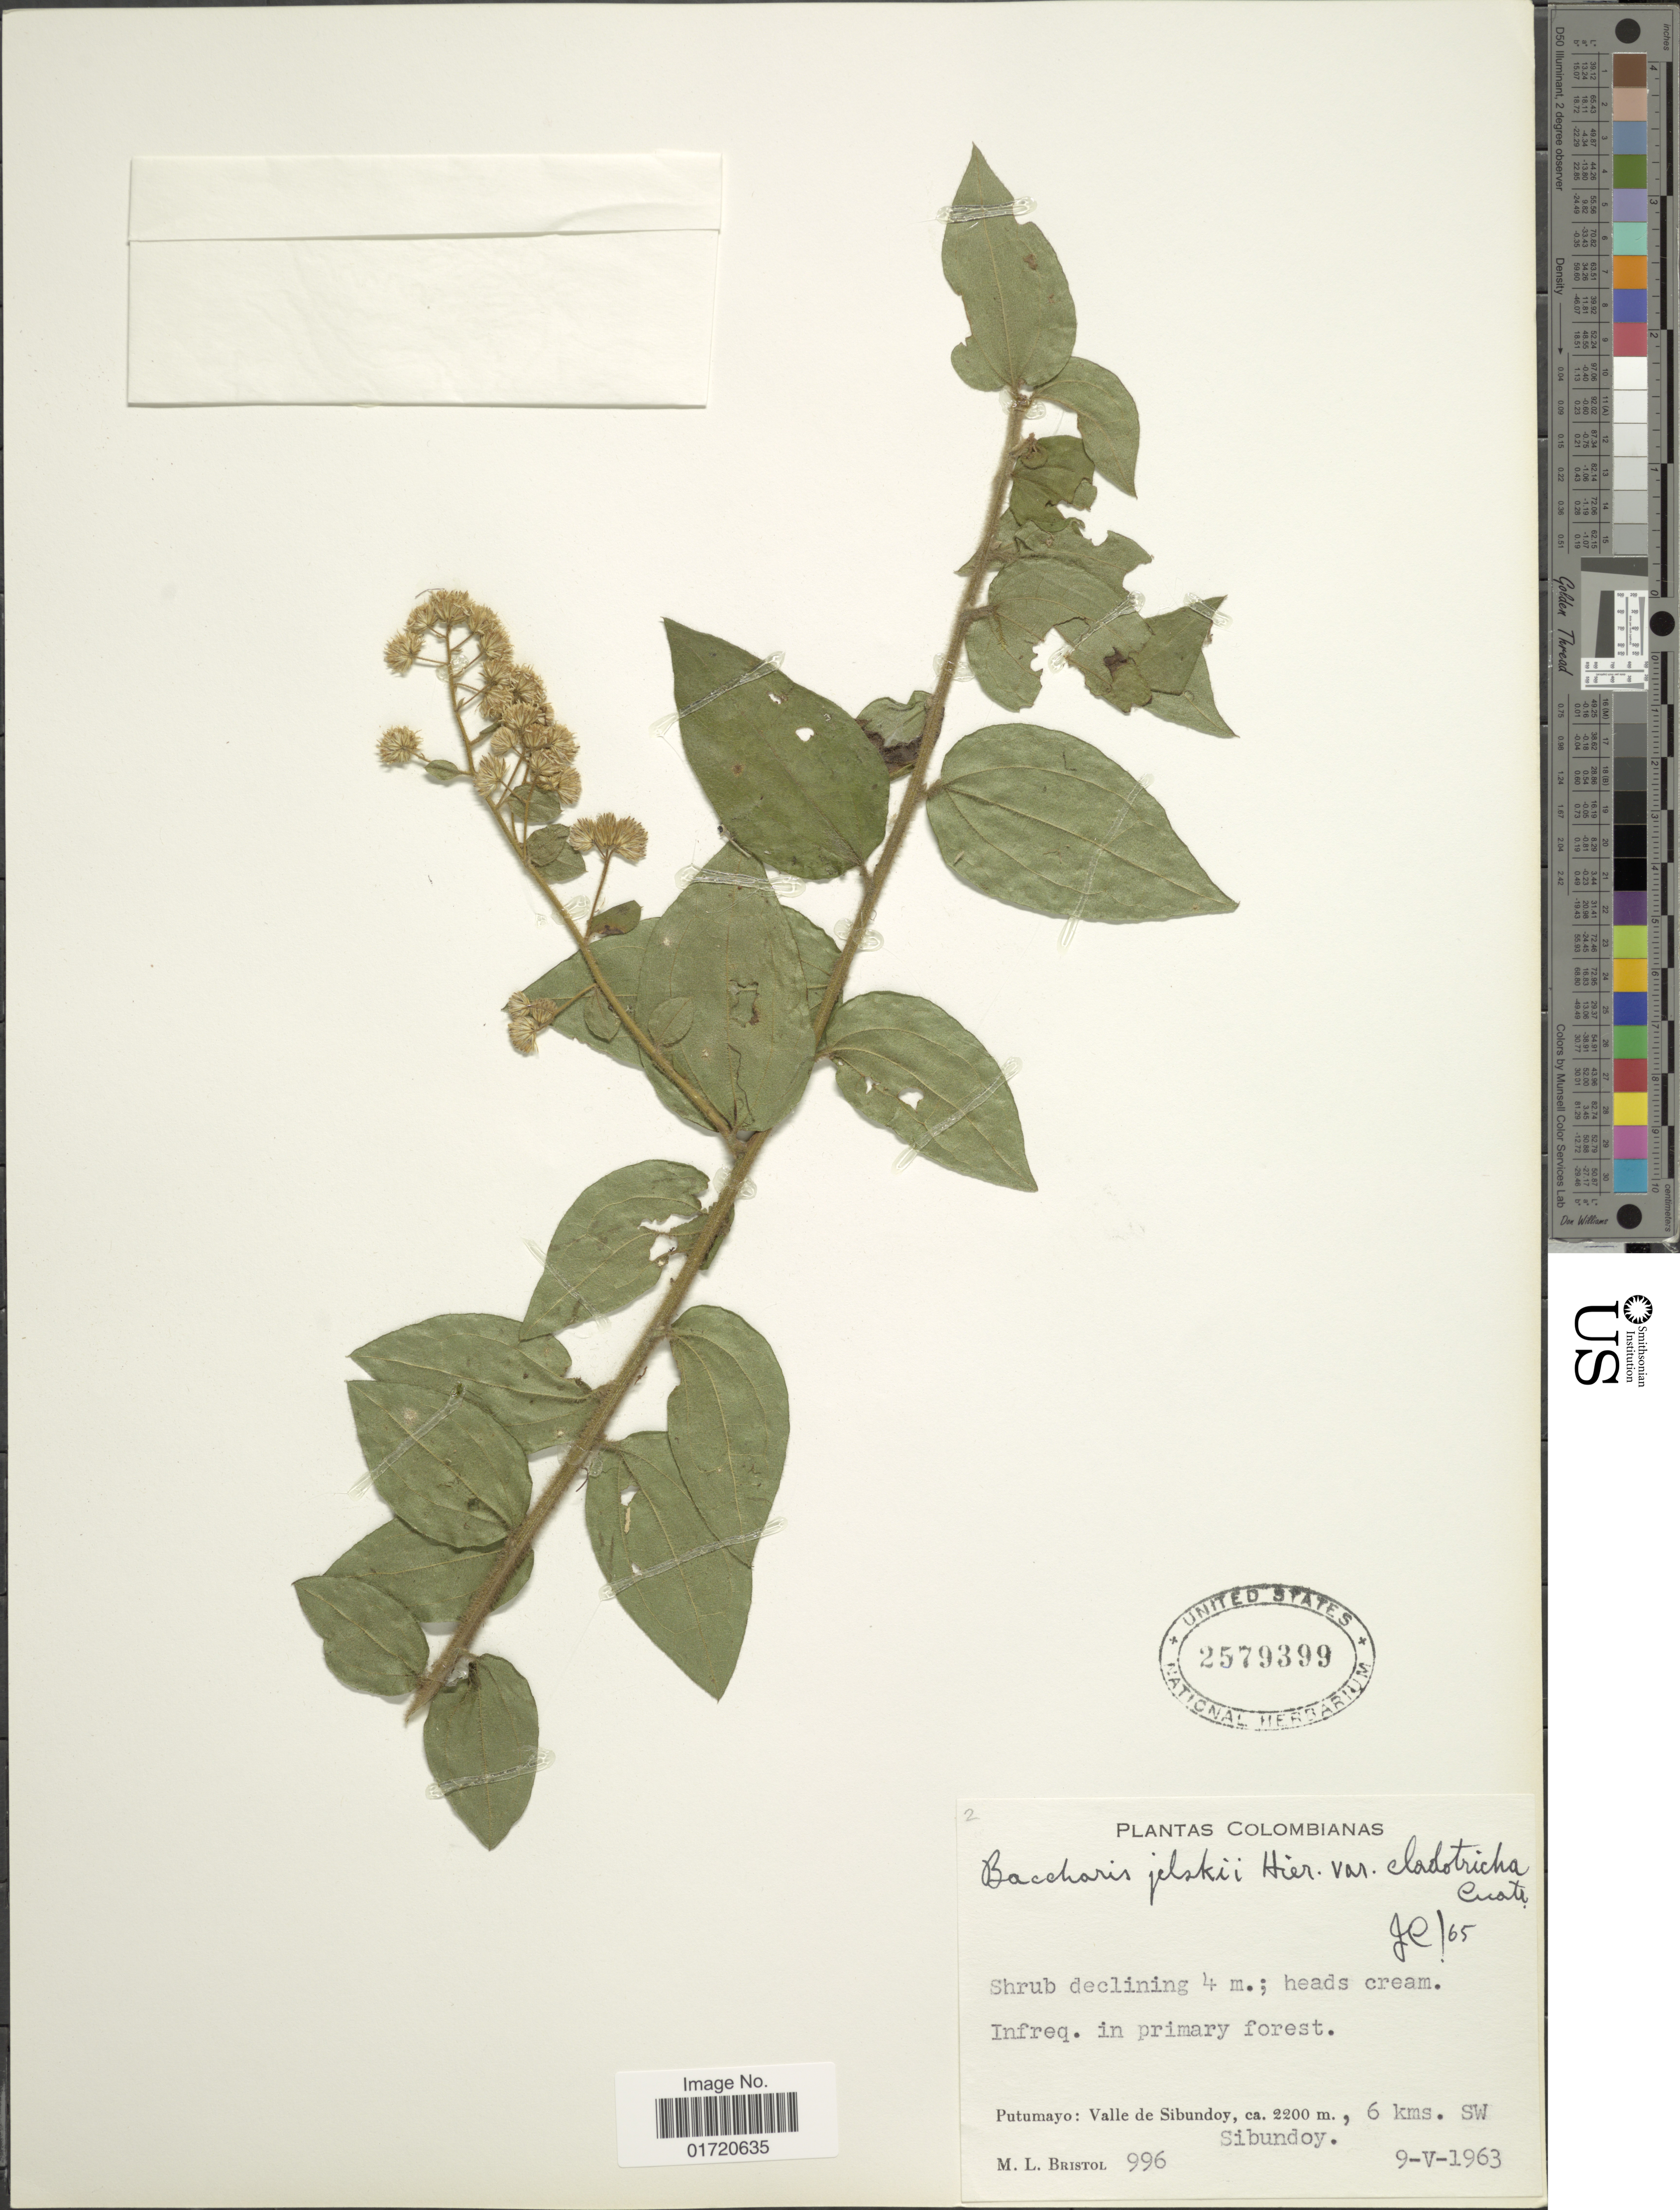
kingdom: Plantae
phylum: Tracheophyta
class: Magnoliopsida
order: Asterales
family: Asteraceae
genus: Baccharis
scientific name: Baccharis jelskii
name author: Hieron.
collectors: M. L. Bristol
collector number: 996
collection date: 1963-05-09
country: Colombia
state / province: Putumayo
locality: Valle de Sibundoy, 6 kms SW Sibundoy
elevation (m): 2200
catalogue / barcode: US 2579399